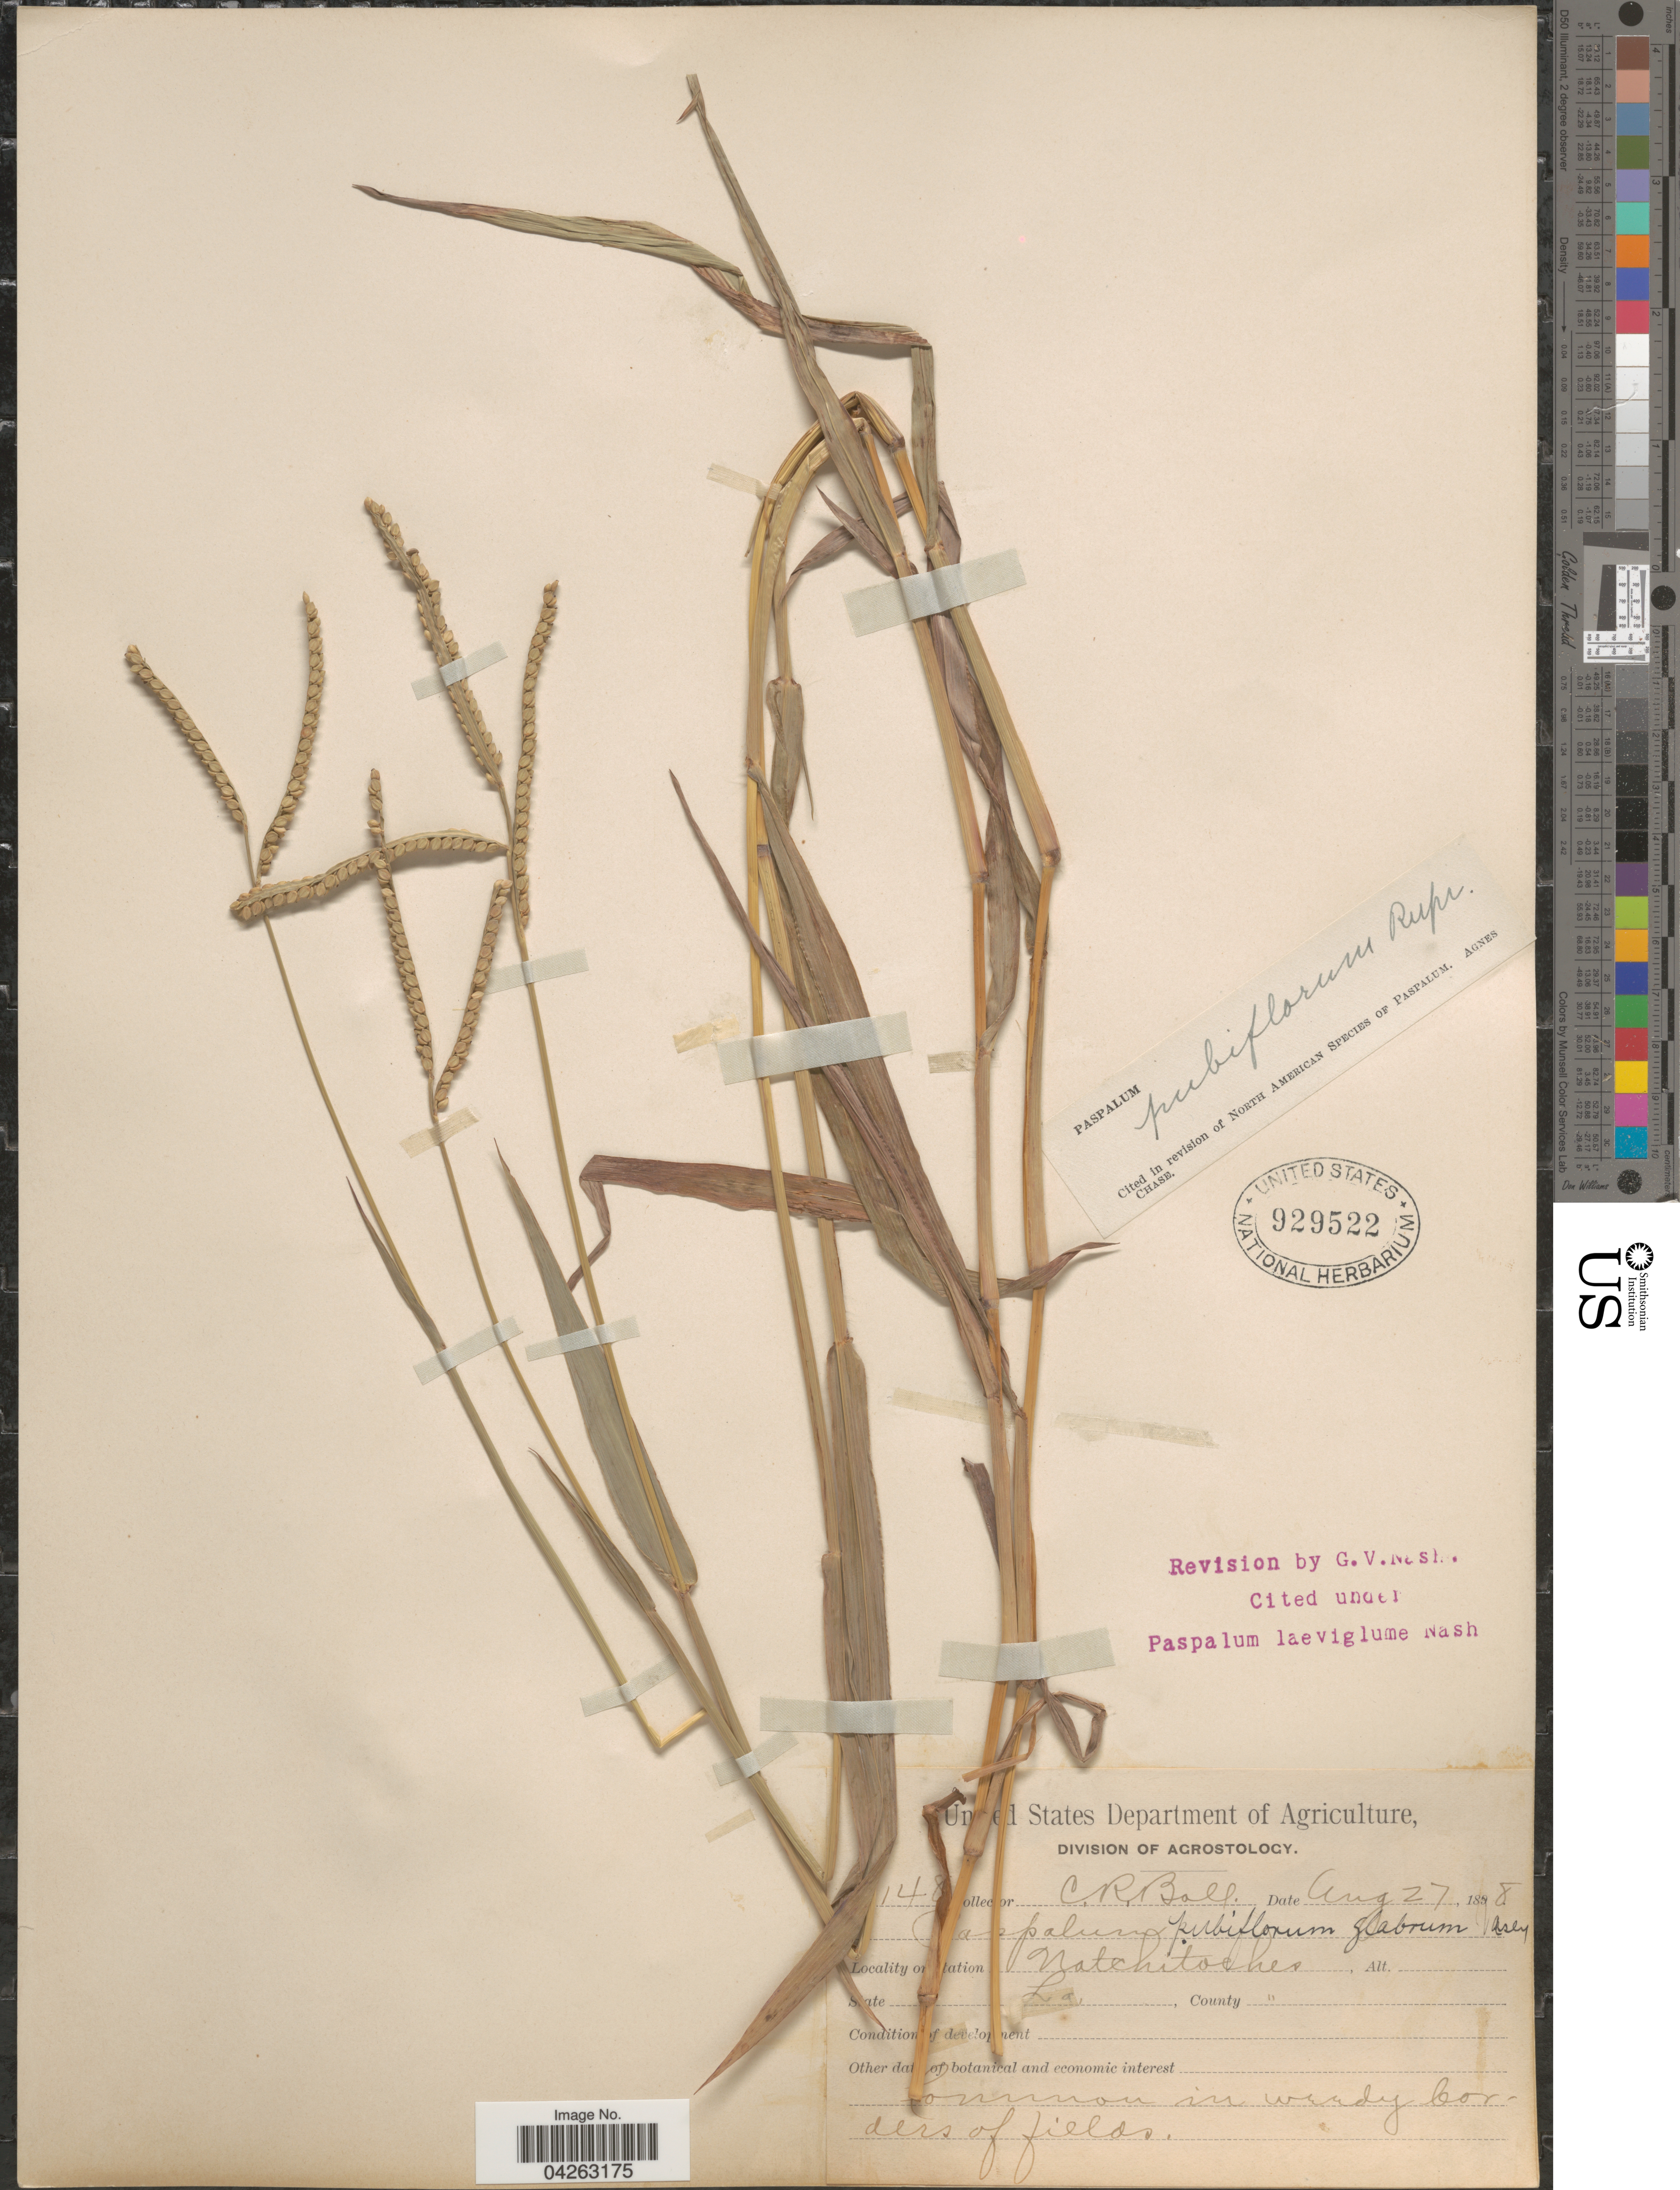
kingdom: Plantae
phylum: Tracheophyta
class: Liliopsida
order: Poales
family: Poaceae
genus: Paspalum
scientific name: Paspalum pubiflorum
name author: Rupr. ex E. Fourn.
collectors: C. R. Ball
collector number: !14!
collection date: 1898-08-27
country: United States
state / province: Louisiana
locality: Natchitoches.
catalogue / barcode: US 929522